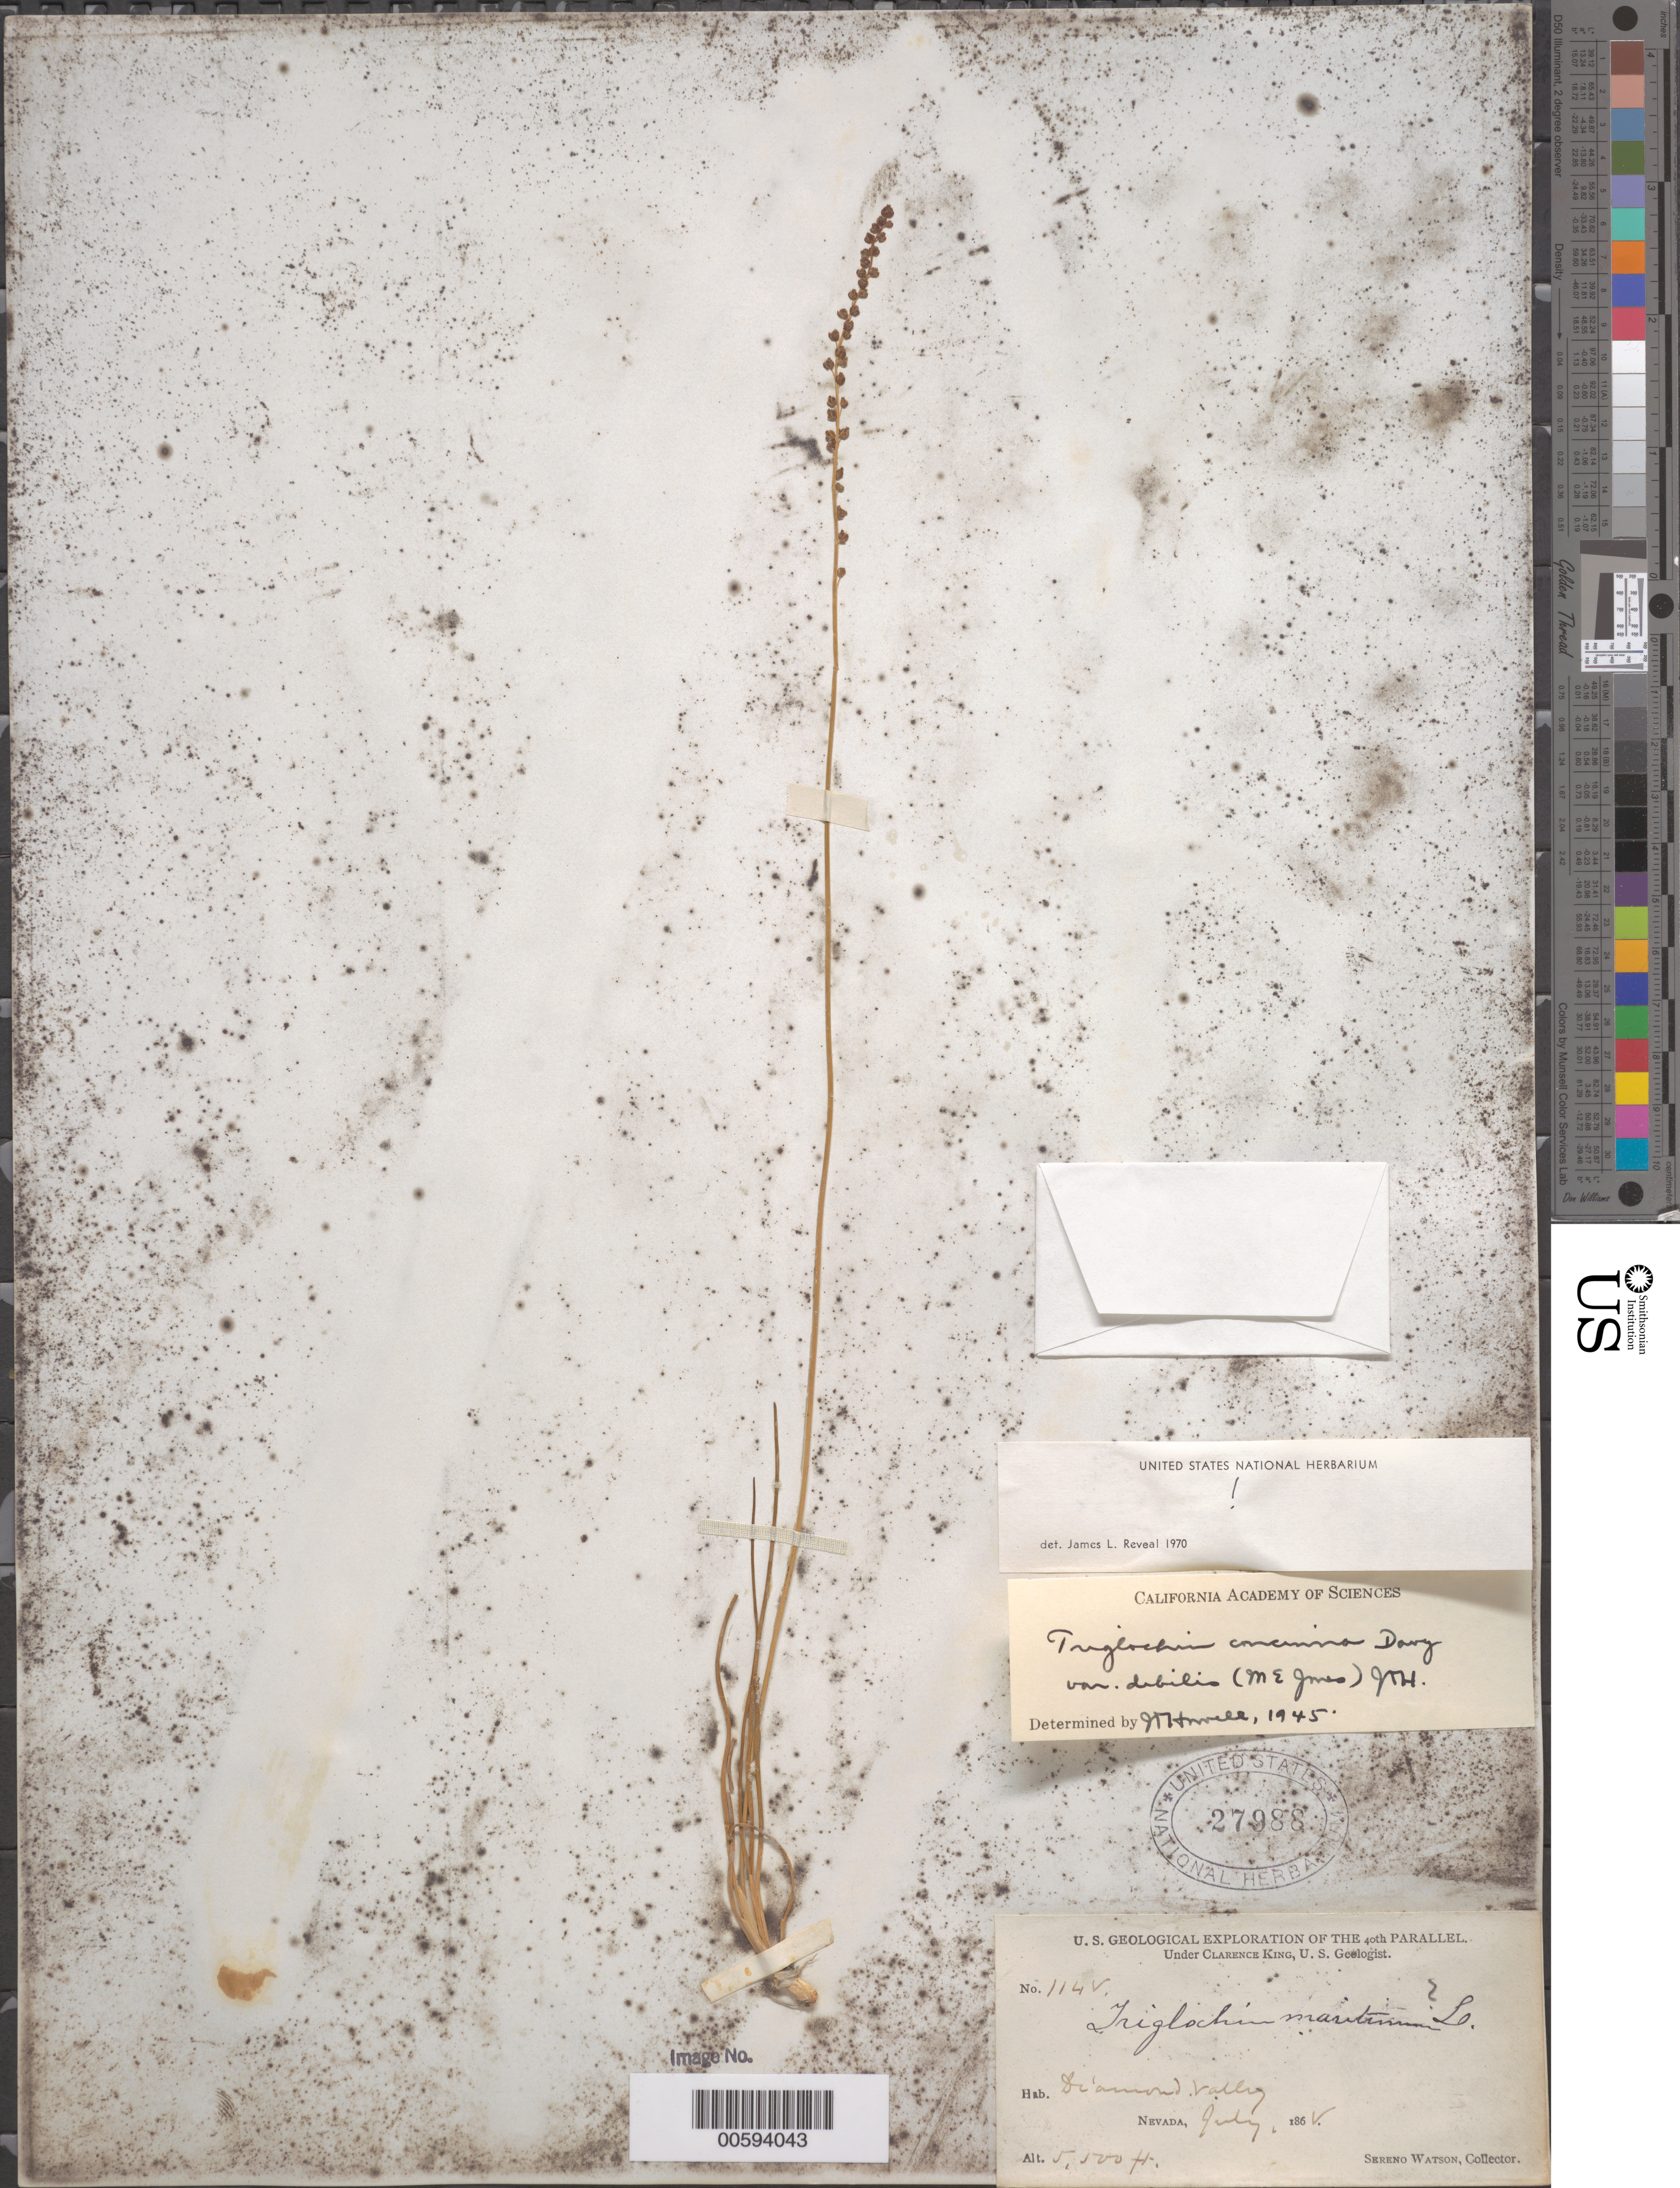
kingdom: Plantae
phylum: Tracheophyta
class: Liliopsida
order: Alismatales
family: Juncaginaceae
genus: Triglochin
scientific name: Triglochin concinna var. debilis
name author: (M.E. Jones) J.T. Howell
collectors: S. Watson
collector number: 1145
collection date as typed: Jul 1865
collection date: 1865-07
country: United States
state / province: Nevada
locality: Diamond Valley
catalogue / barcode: US 27988